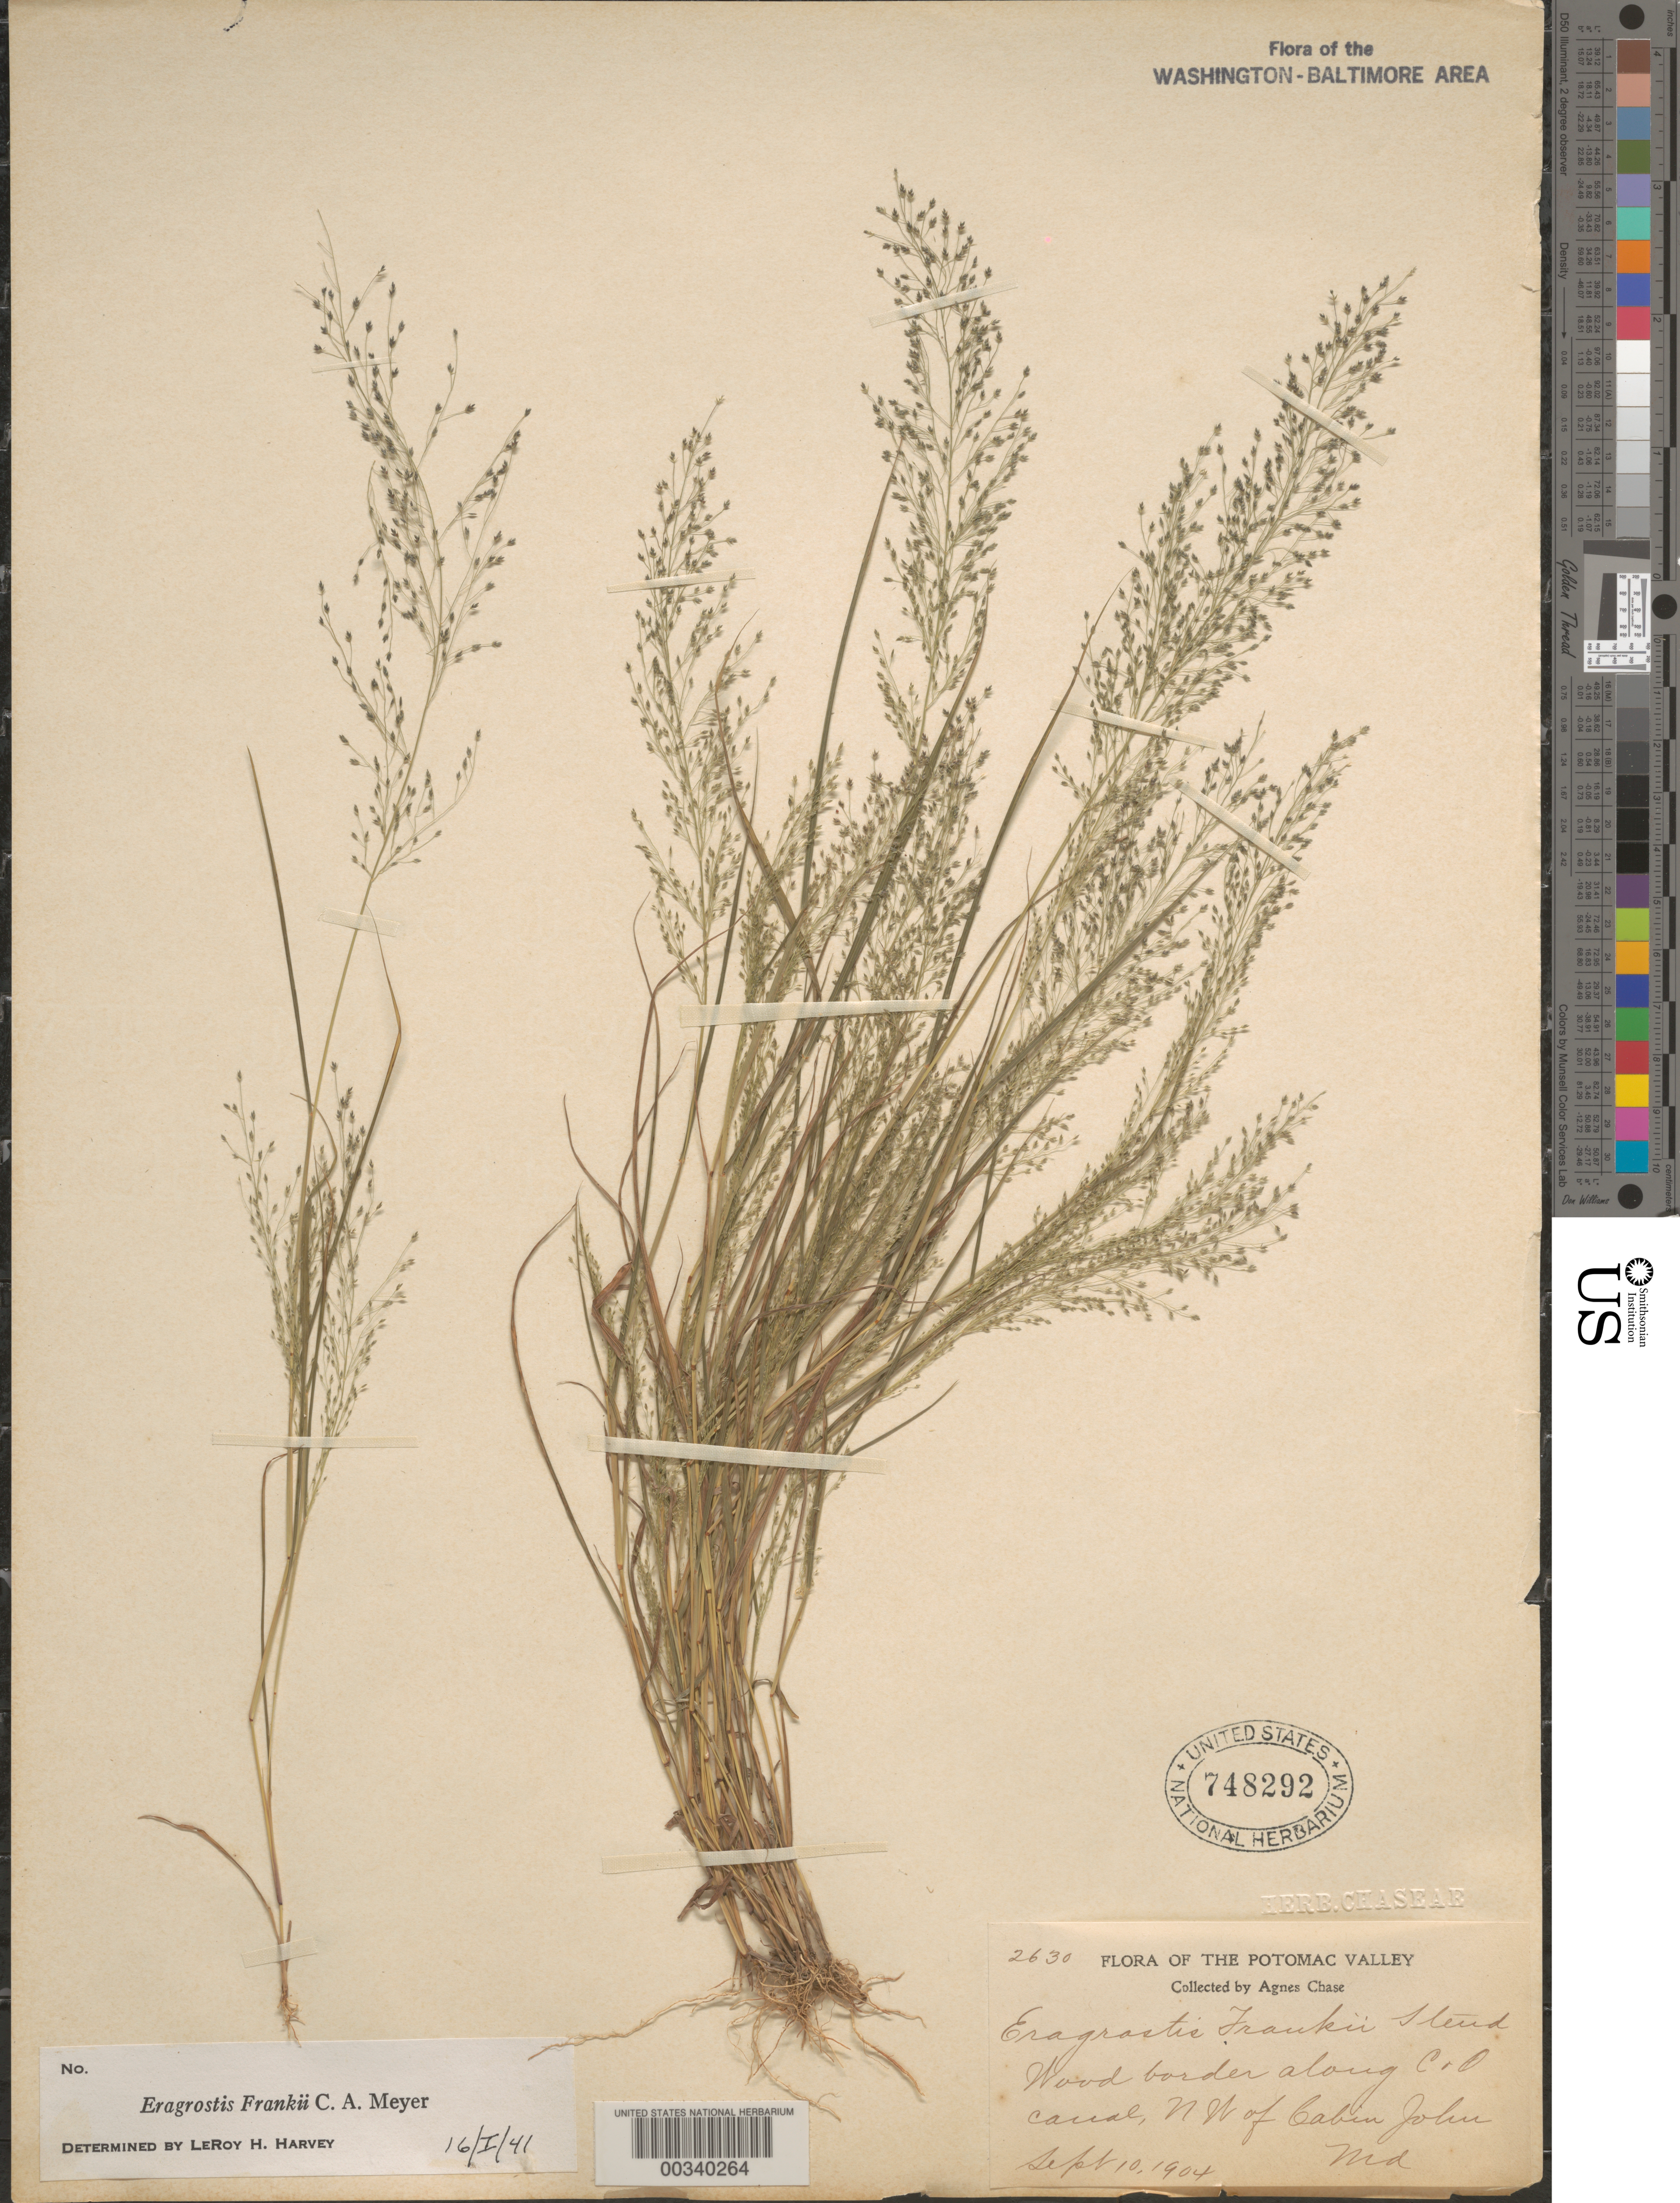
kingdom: Plantae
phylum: Tracheophyta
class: Liliopsida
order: Poales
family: Poaceae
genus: Eragrostis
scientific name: Eragrostis frankii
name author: C.A. Mey. ex Steud.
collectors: A. Chase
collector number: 2630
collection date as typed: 10 Sep 1904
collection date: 1904-09-10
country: United States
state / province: Maryland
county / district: Montgomery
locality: NW of Cabin John Bridge C. & O. Canal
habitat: Wood border along canal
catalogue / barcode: US 748292